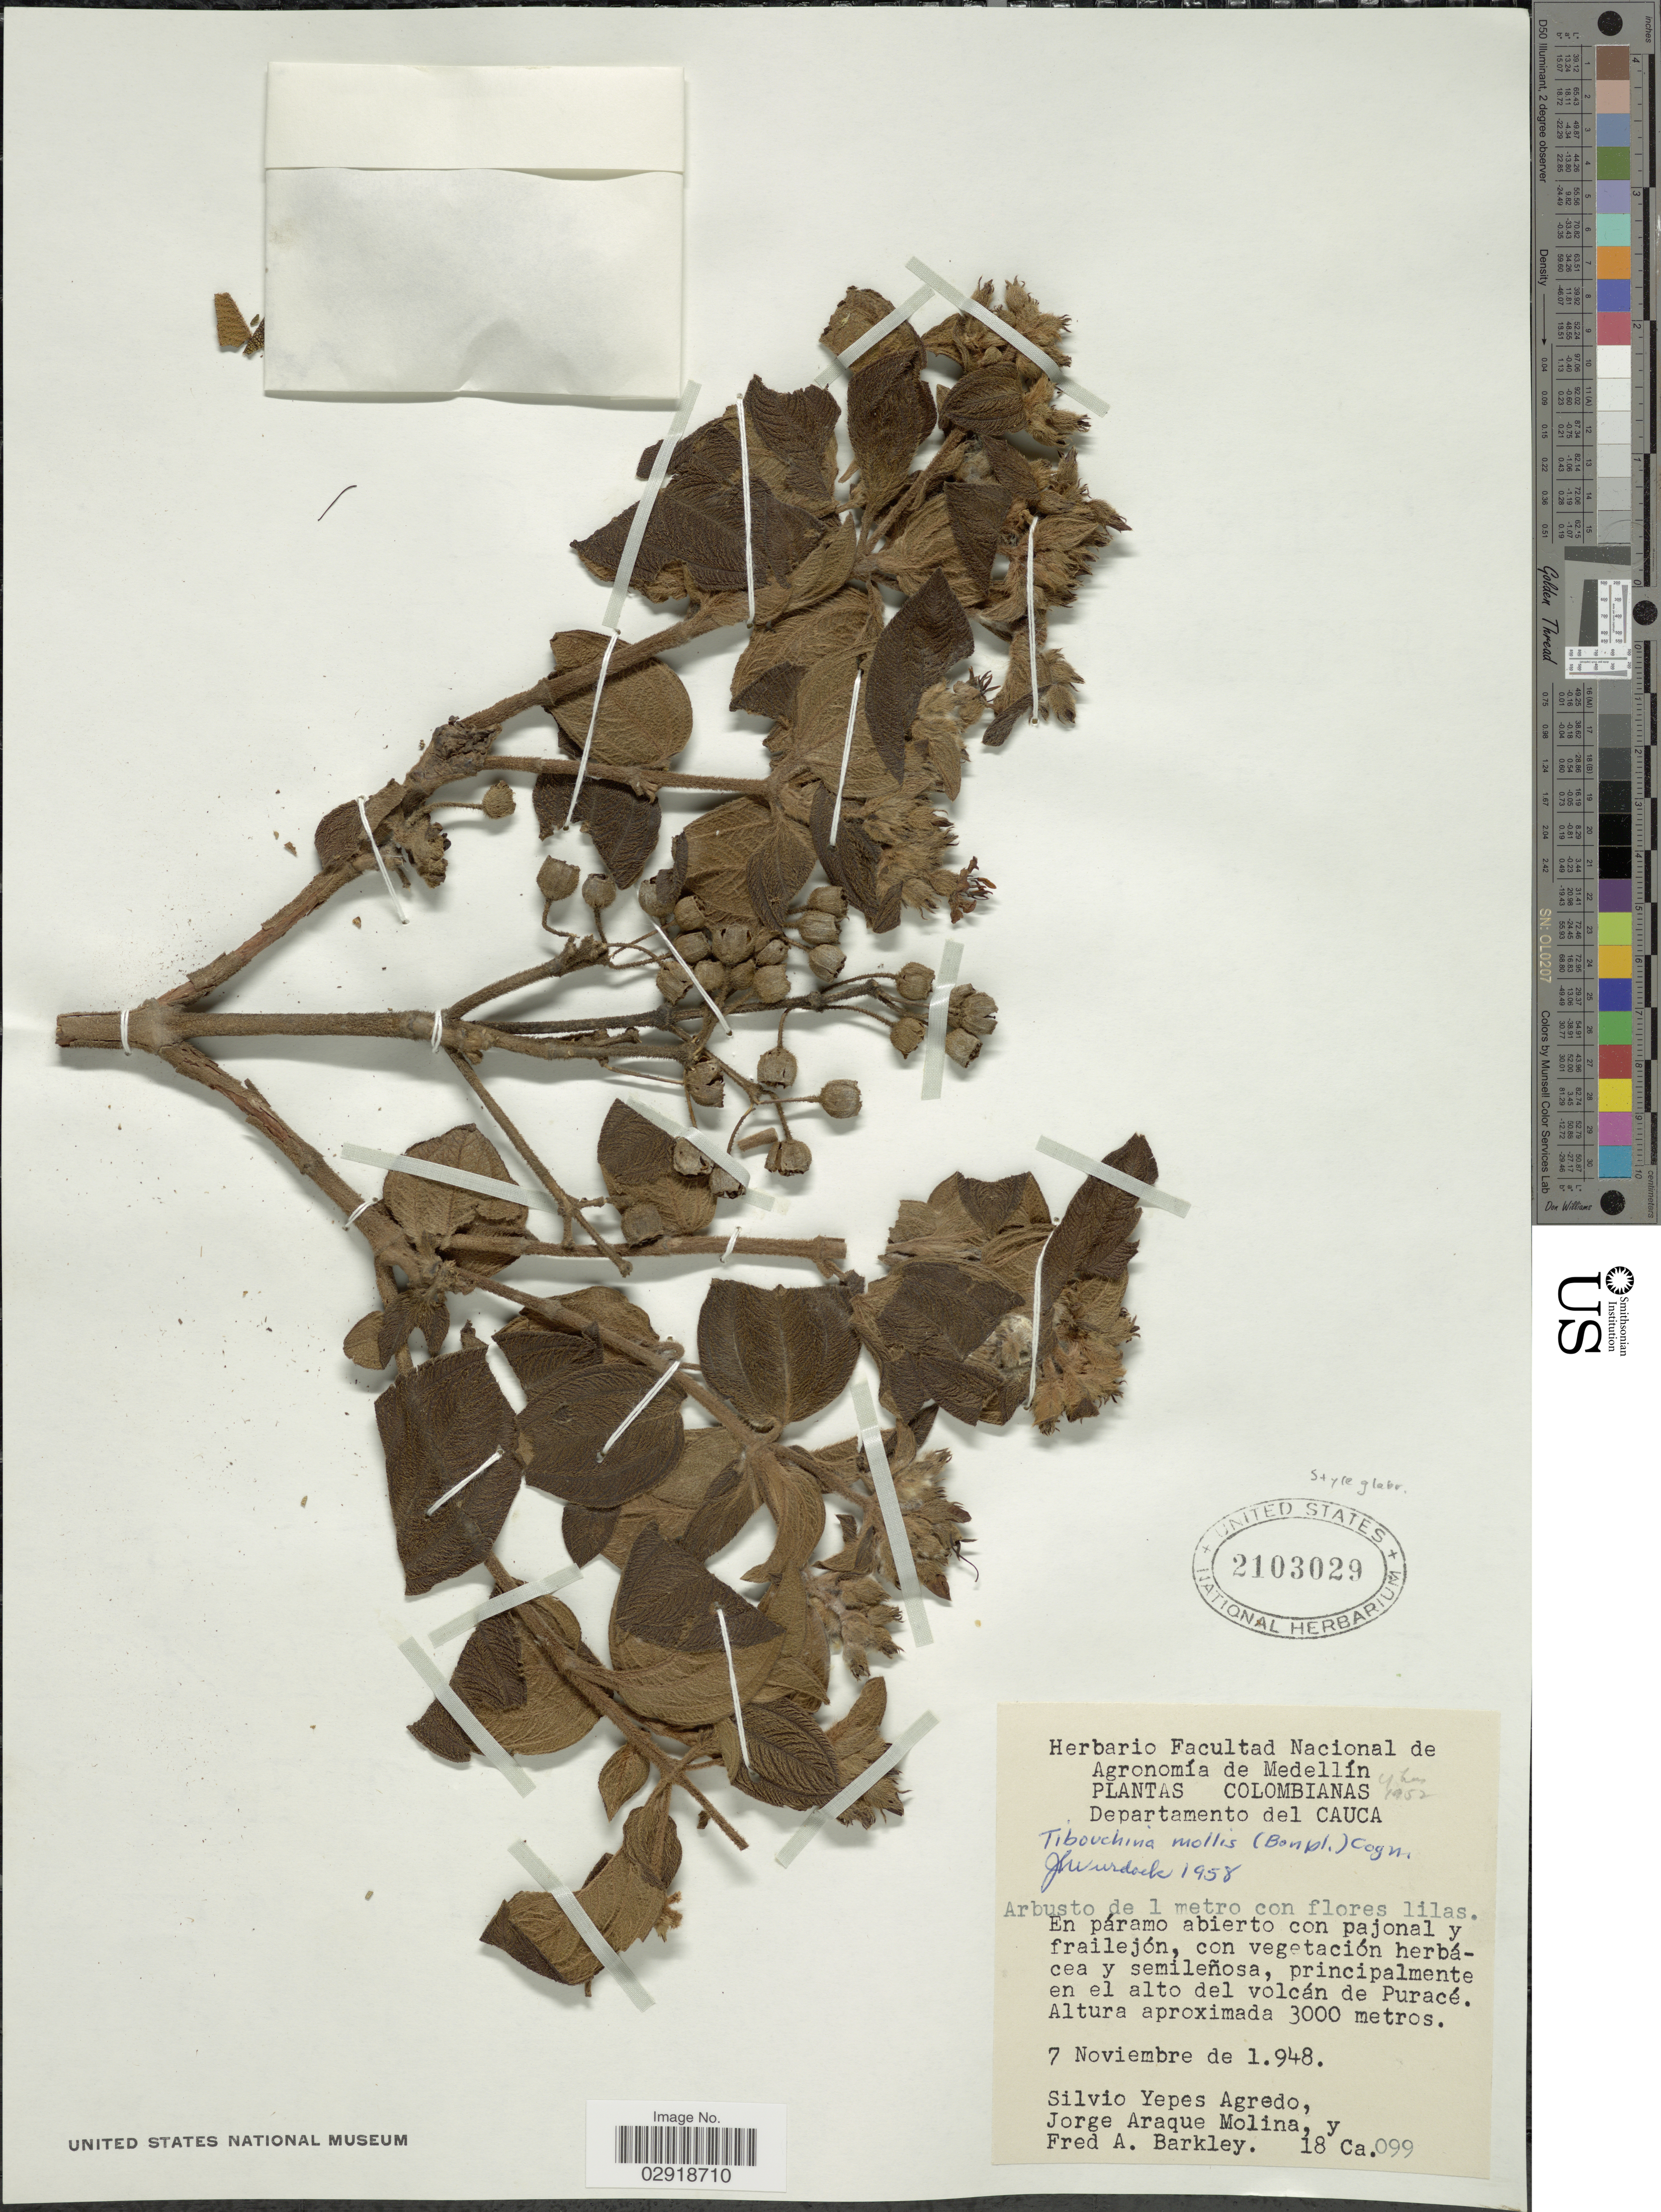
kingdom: Plantae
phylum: Tracheophyta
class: Magnoliopsida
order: Myrtales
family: Melastomataceae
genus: Chaetogastra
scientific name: Chaetogastra mollis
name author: (Bonpl.) DC.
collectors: S. Yepes-Agredo, J. Araque Molina & F. A. Barkley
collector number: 18Ca099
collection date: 1948-11-07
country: Colombia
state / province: Cauca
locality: Departamento del Cauca. Principalmente en el alto del volcán de Puracé.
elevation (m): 3000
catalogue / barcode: US 2103029